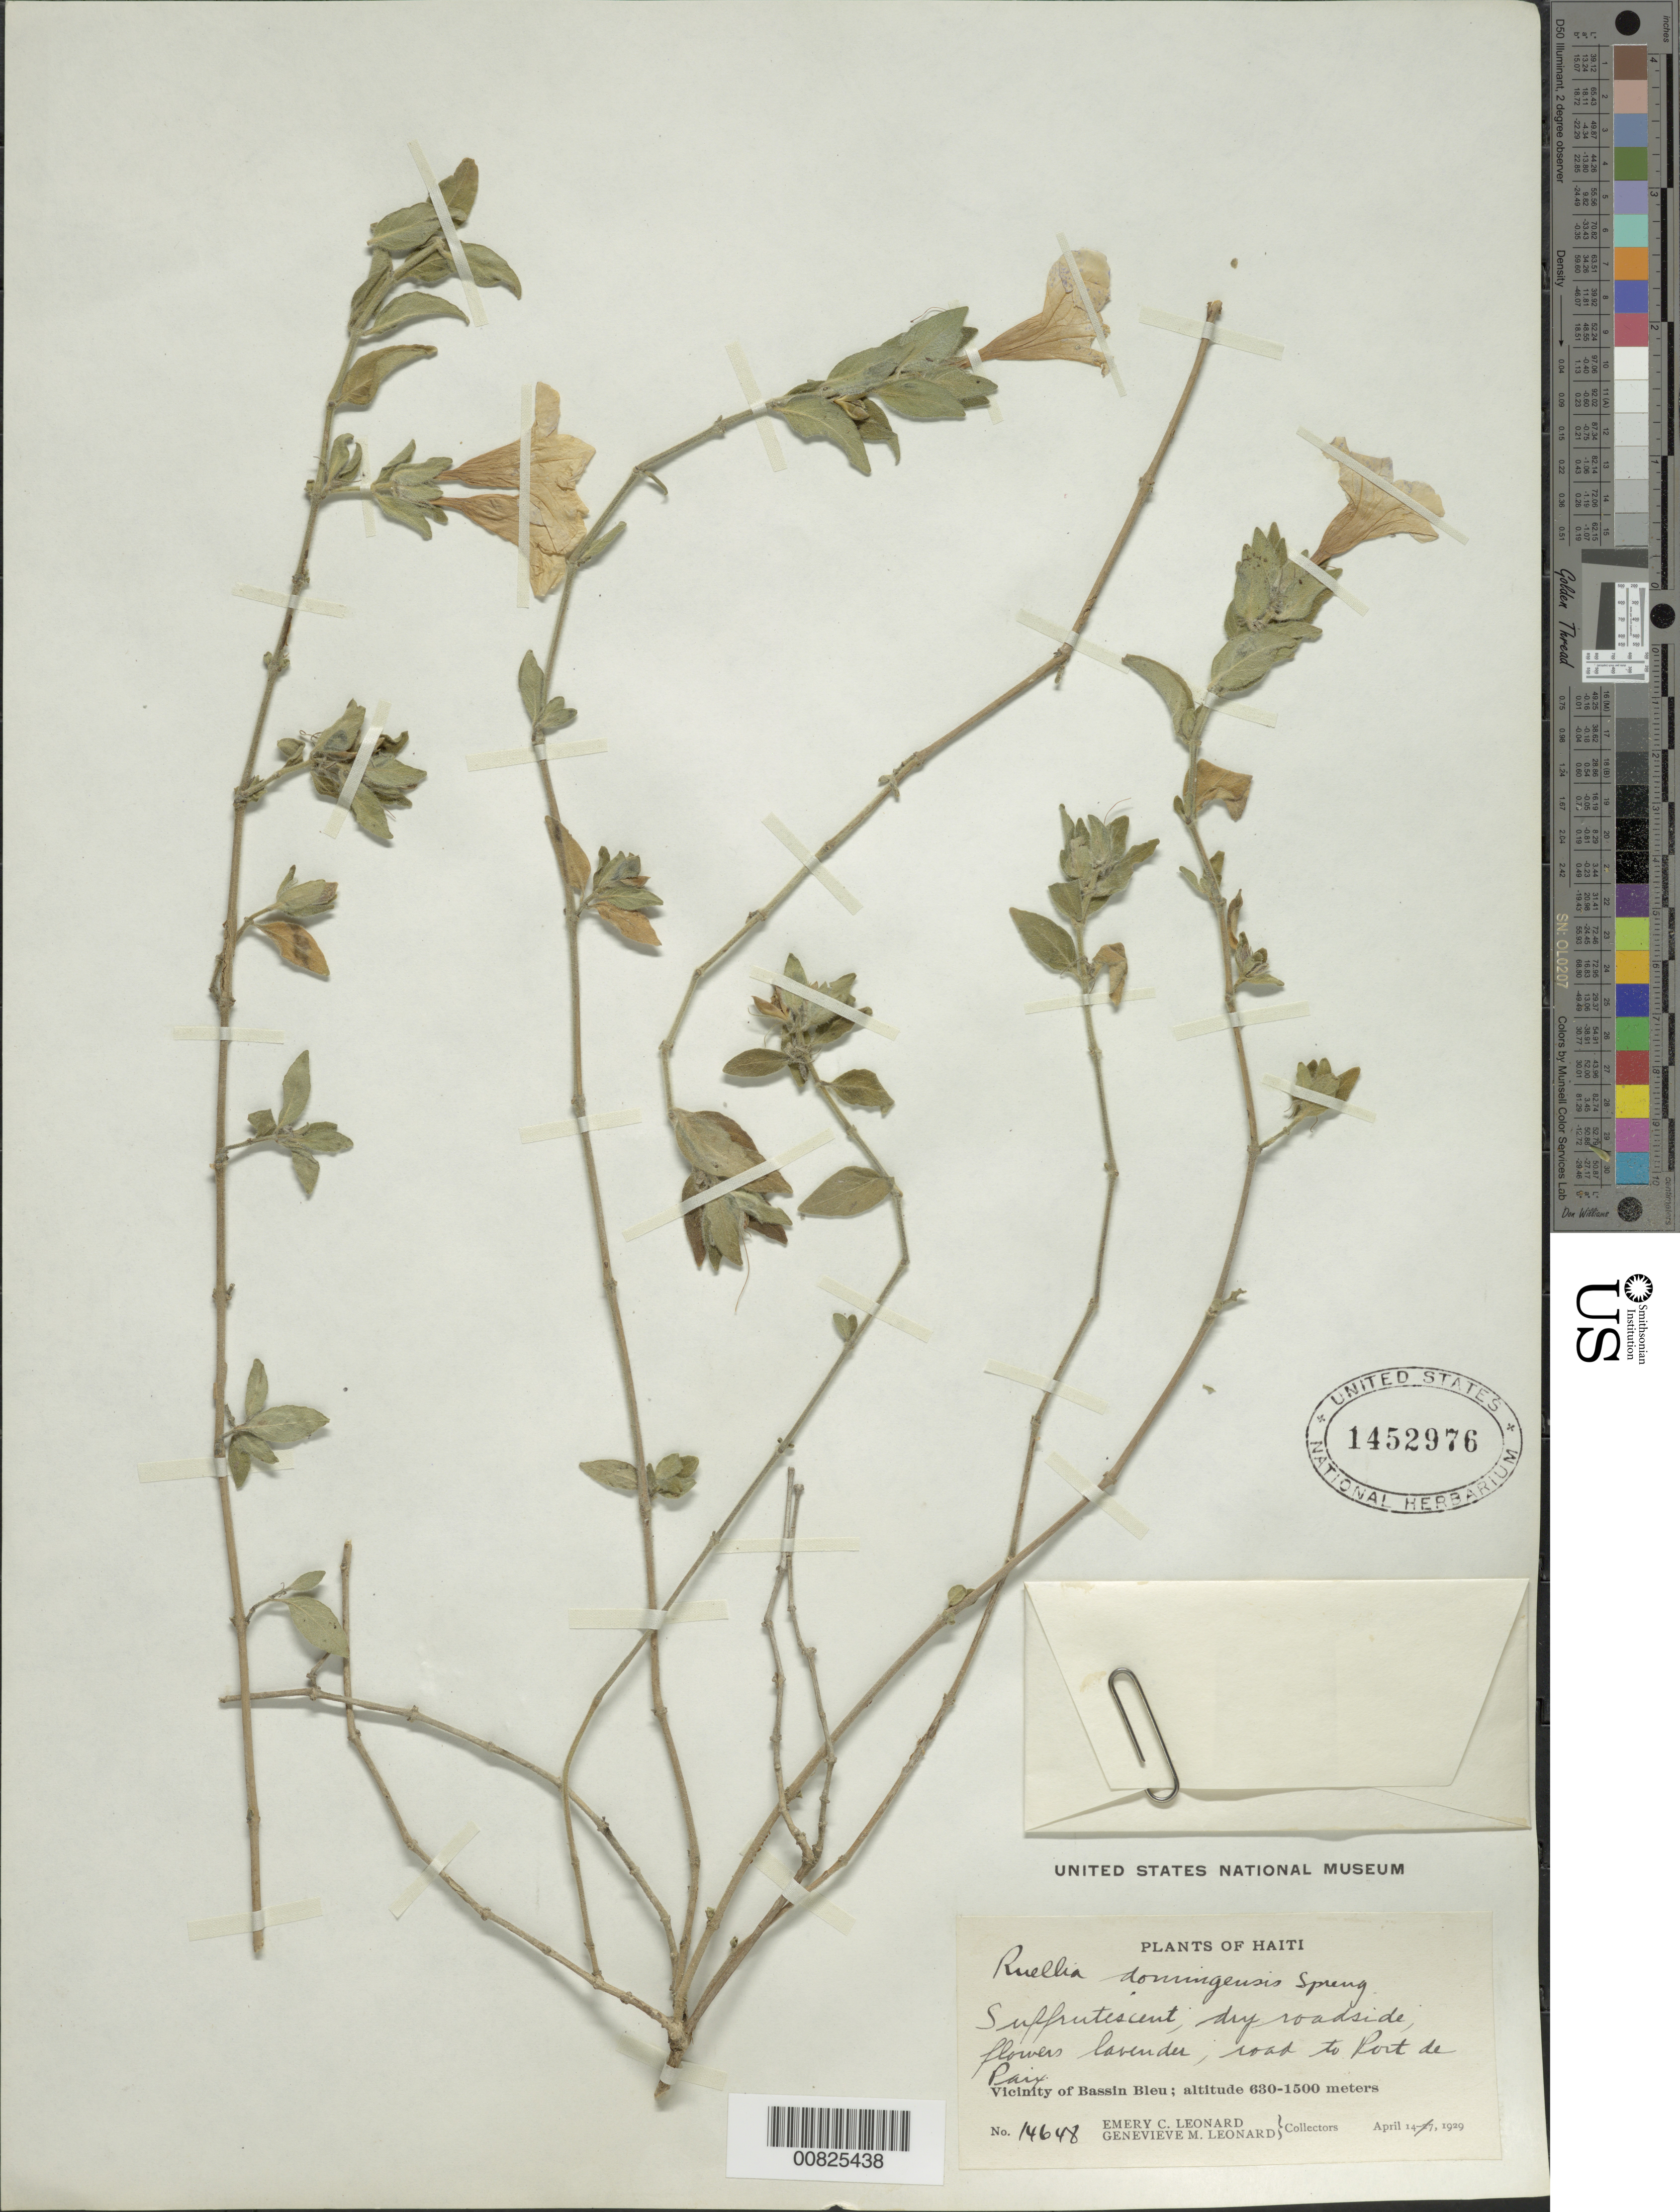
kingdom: Plantae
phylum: Tracheophyta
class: Magnoliopsida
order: Lamiales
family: Acanthaceae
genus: Ruellia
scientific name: Ruellia domingensis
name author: Spreng. ex Nees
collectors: E. C. Leonard & G. M. Leonard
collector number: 14648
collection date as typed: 14 Apr 1929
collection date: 1929-04-14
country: Haiti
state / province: Nord-Ouest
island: Hispaniola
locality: Vicinity of Bassin Bleu, road to Port de Paix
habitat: Dry roadside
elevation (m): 630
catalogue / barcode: US 1452976